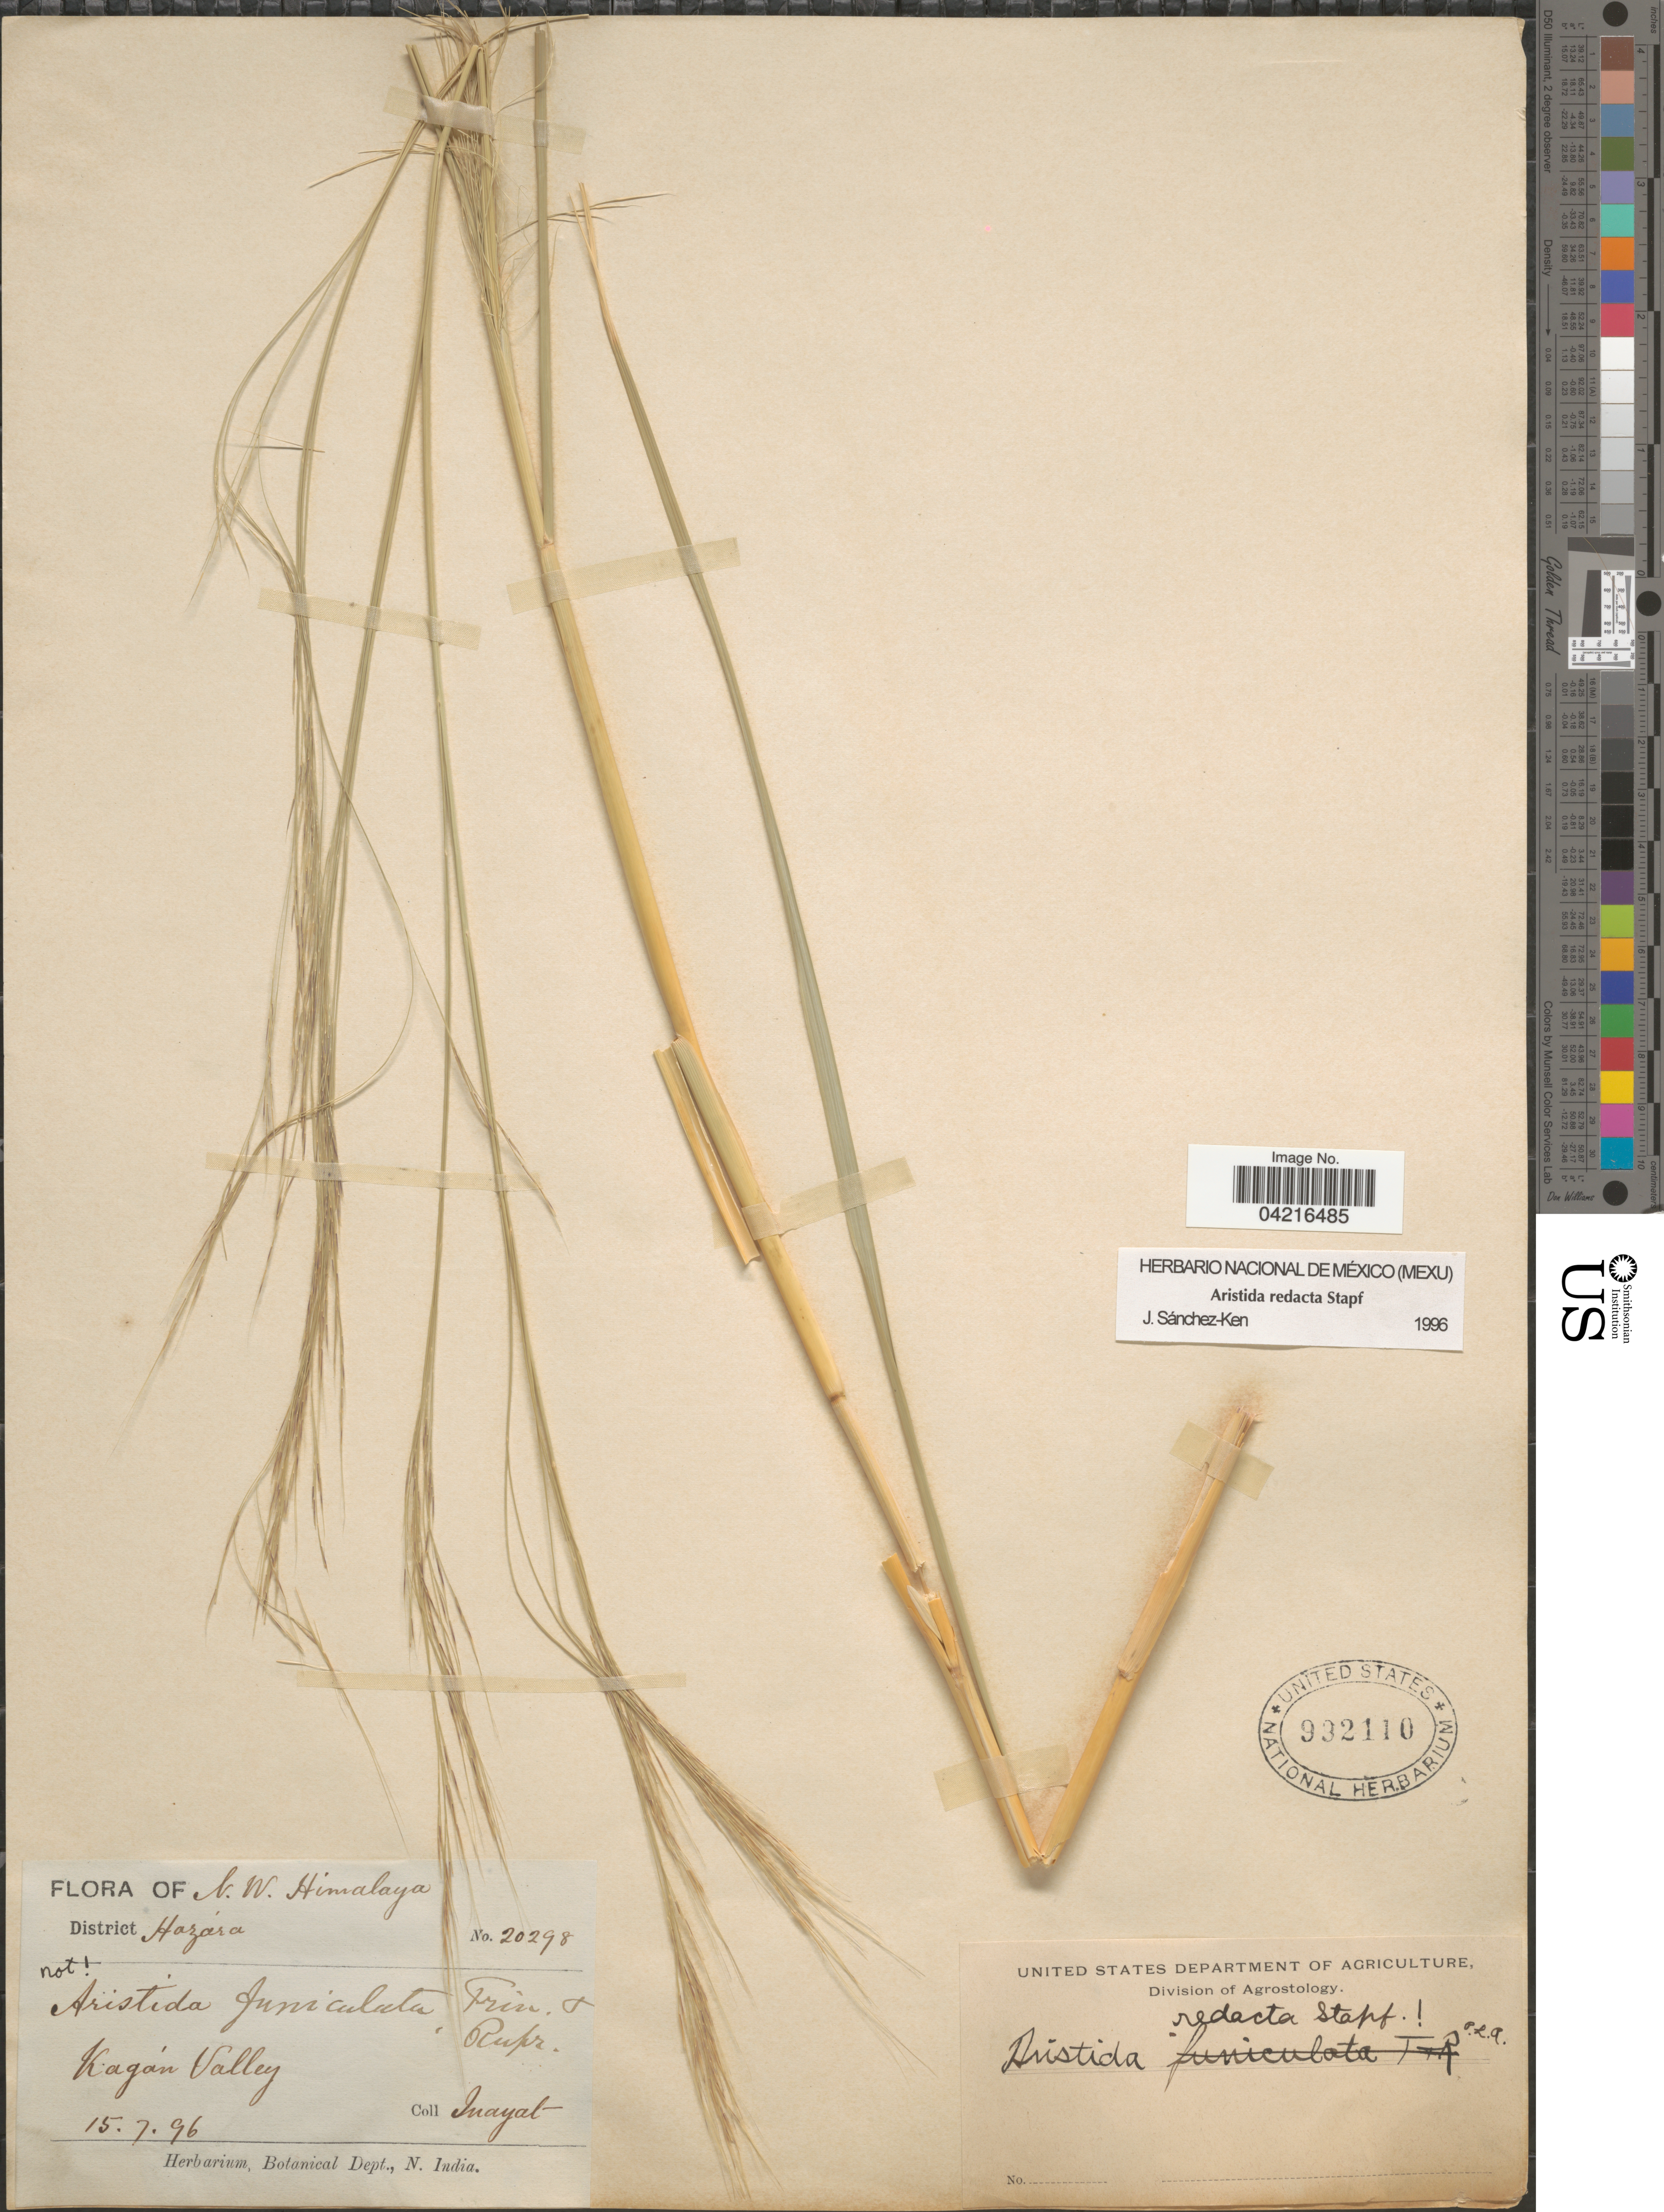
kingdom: Plantae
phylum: Tracheophyta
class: Liliopsida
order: Poales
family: Poaceae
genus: Aristida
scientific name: Aristida redacta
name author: Stapf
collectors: -. Inayat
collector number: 20298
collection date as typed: Transcribed d/m/y: 15/7/96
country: Pakistan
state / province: Khyber Pakhtunkhwa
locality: S.W. Himalaya. District Hazara. Kagan Valley.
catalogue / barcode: US 992110